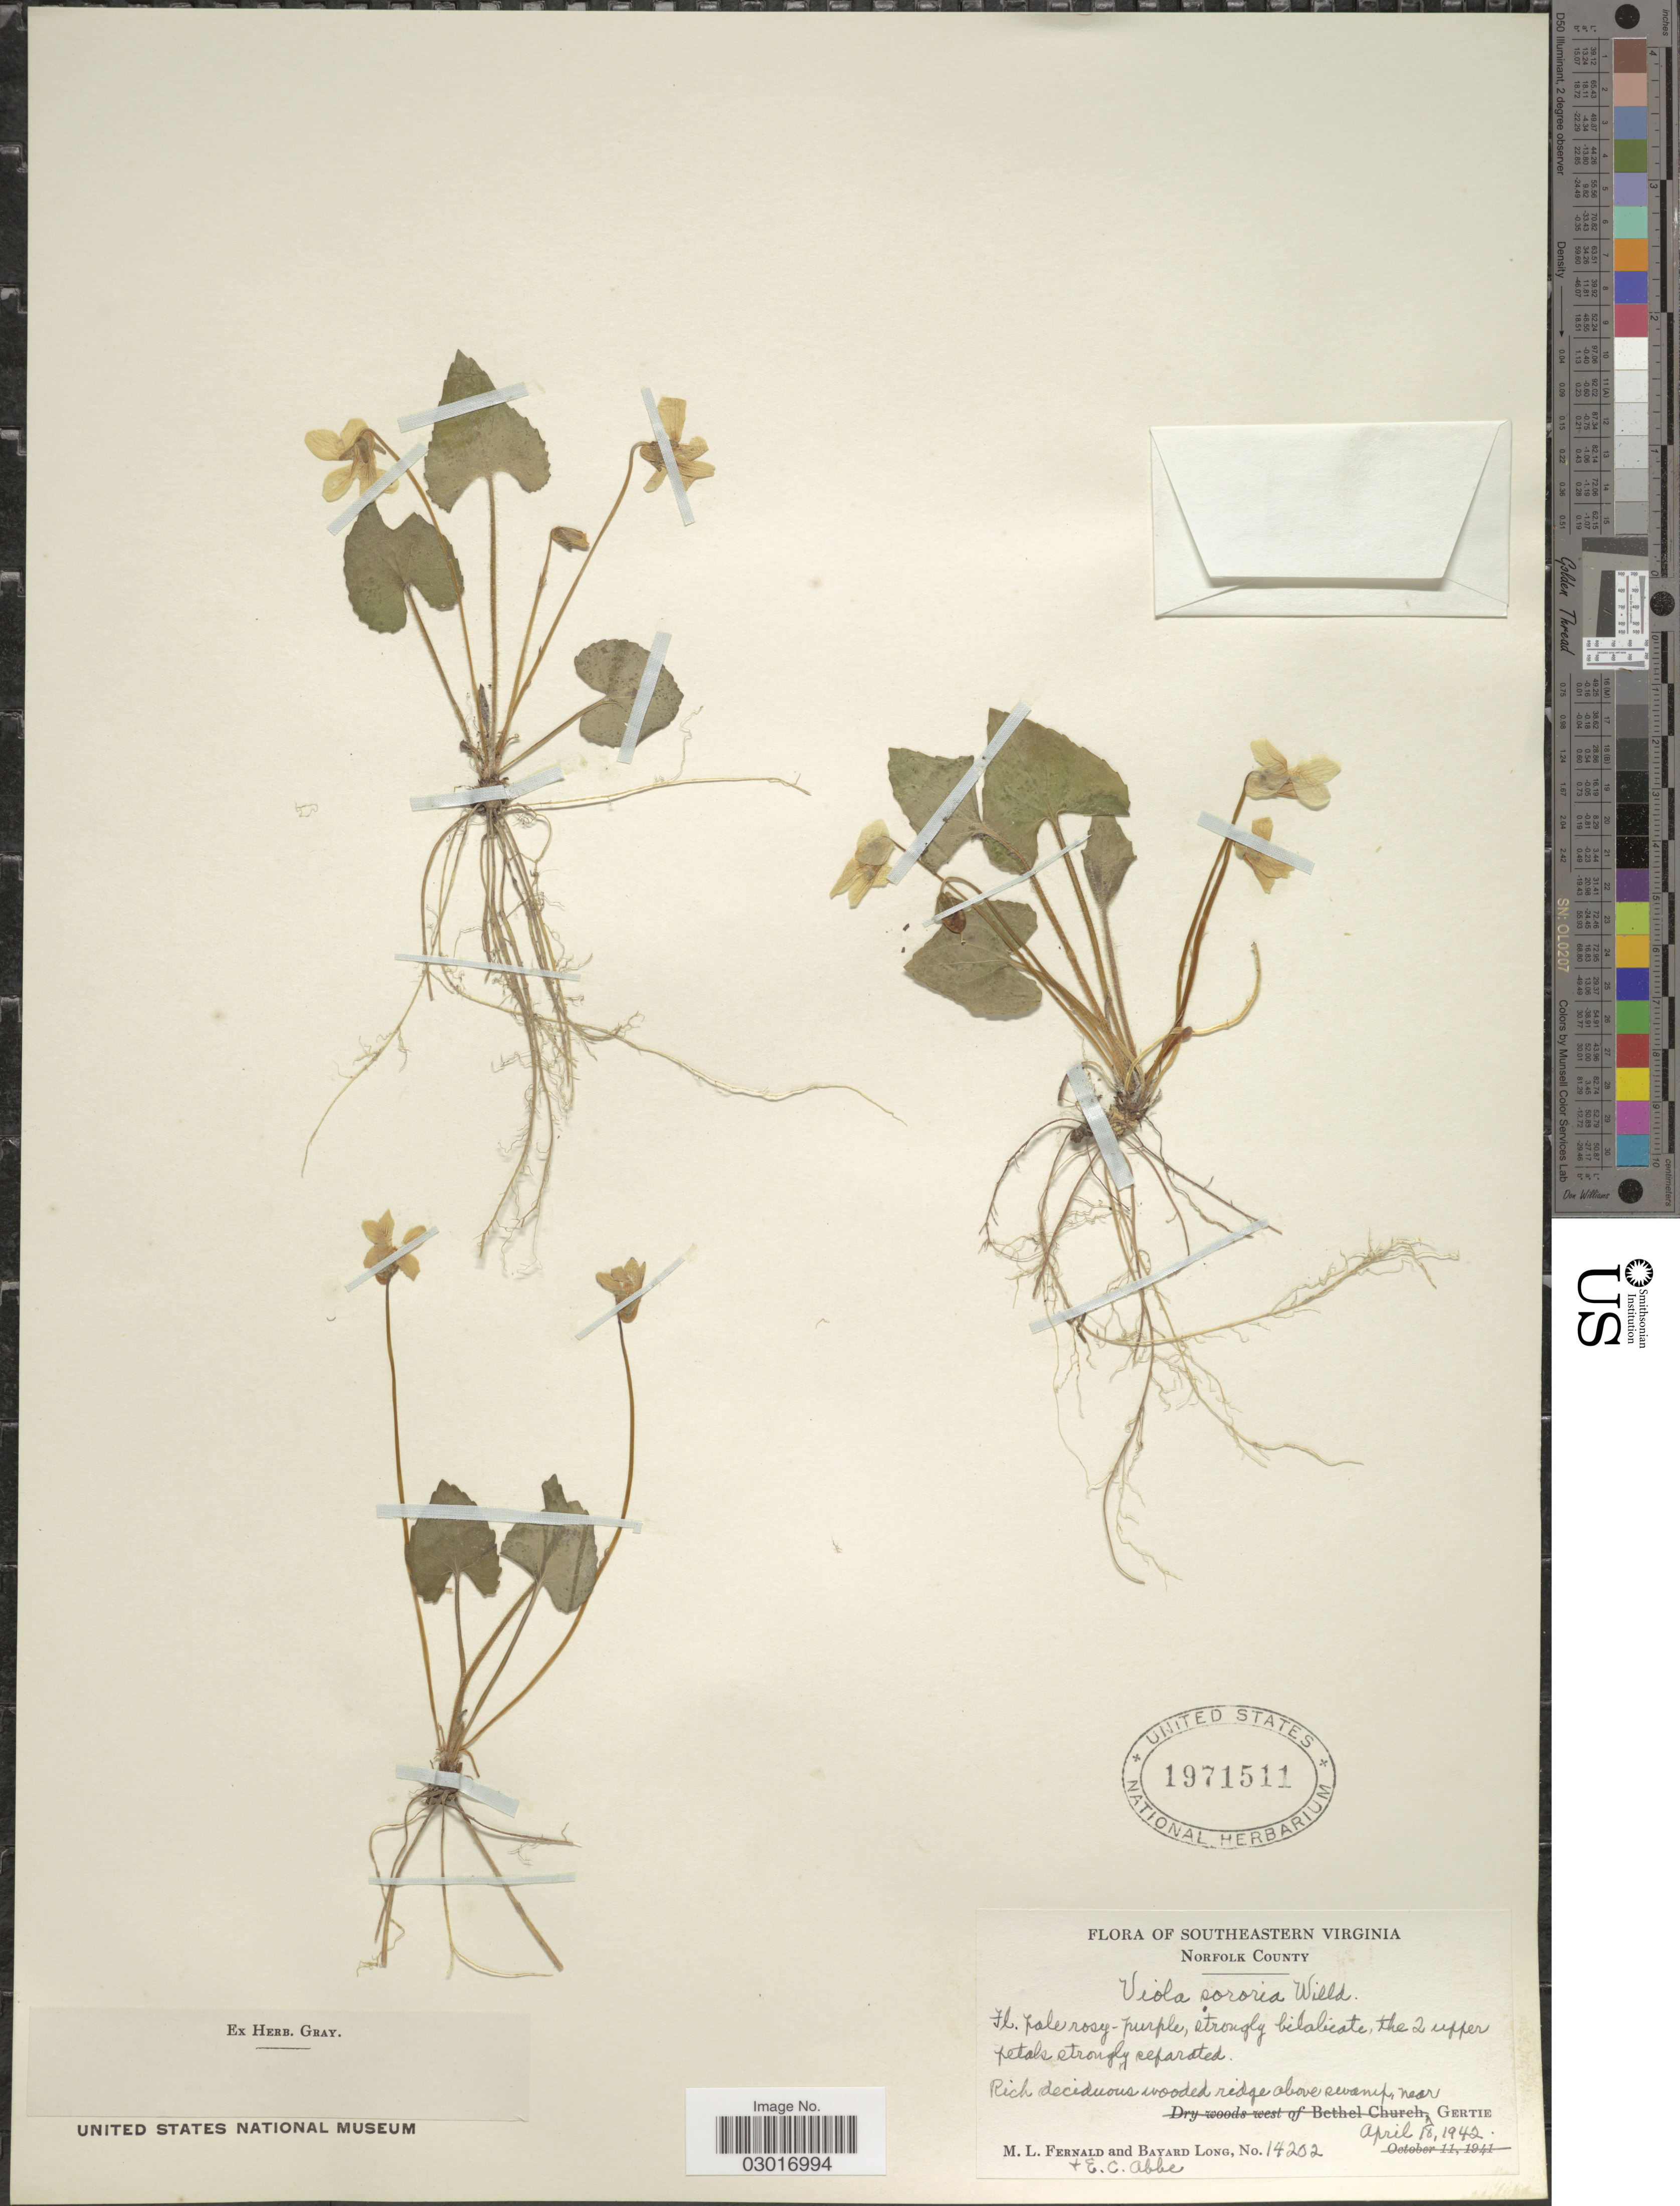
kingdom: Plantae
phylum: Tracheophyta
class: Magnoliopsida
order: Malpighiales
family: Violaceae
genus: Viola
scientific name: Viola sororia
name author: Willd.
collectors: M. L. Fernald, B. Long & E. C. Abbe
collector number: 14202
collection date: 1942-04-18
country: United States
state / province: Virginia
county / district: City of Norfolk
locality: Southeastern Virginia, Norfolk County, Rich deciduous wooded ridge above swamp, near Gertie.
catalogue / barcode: US 1971511